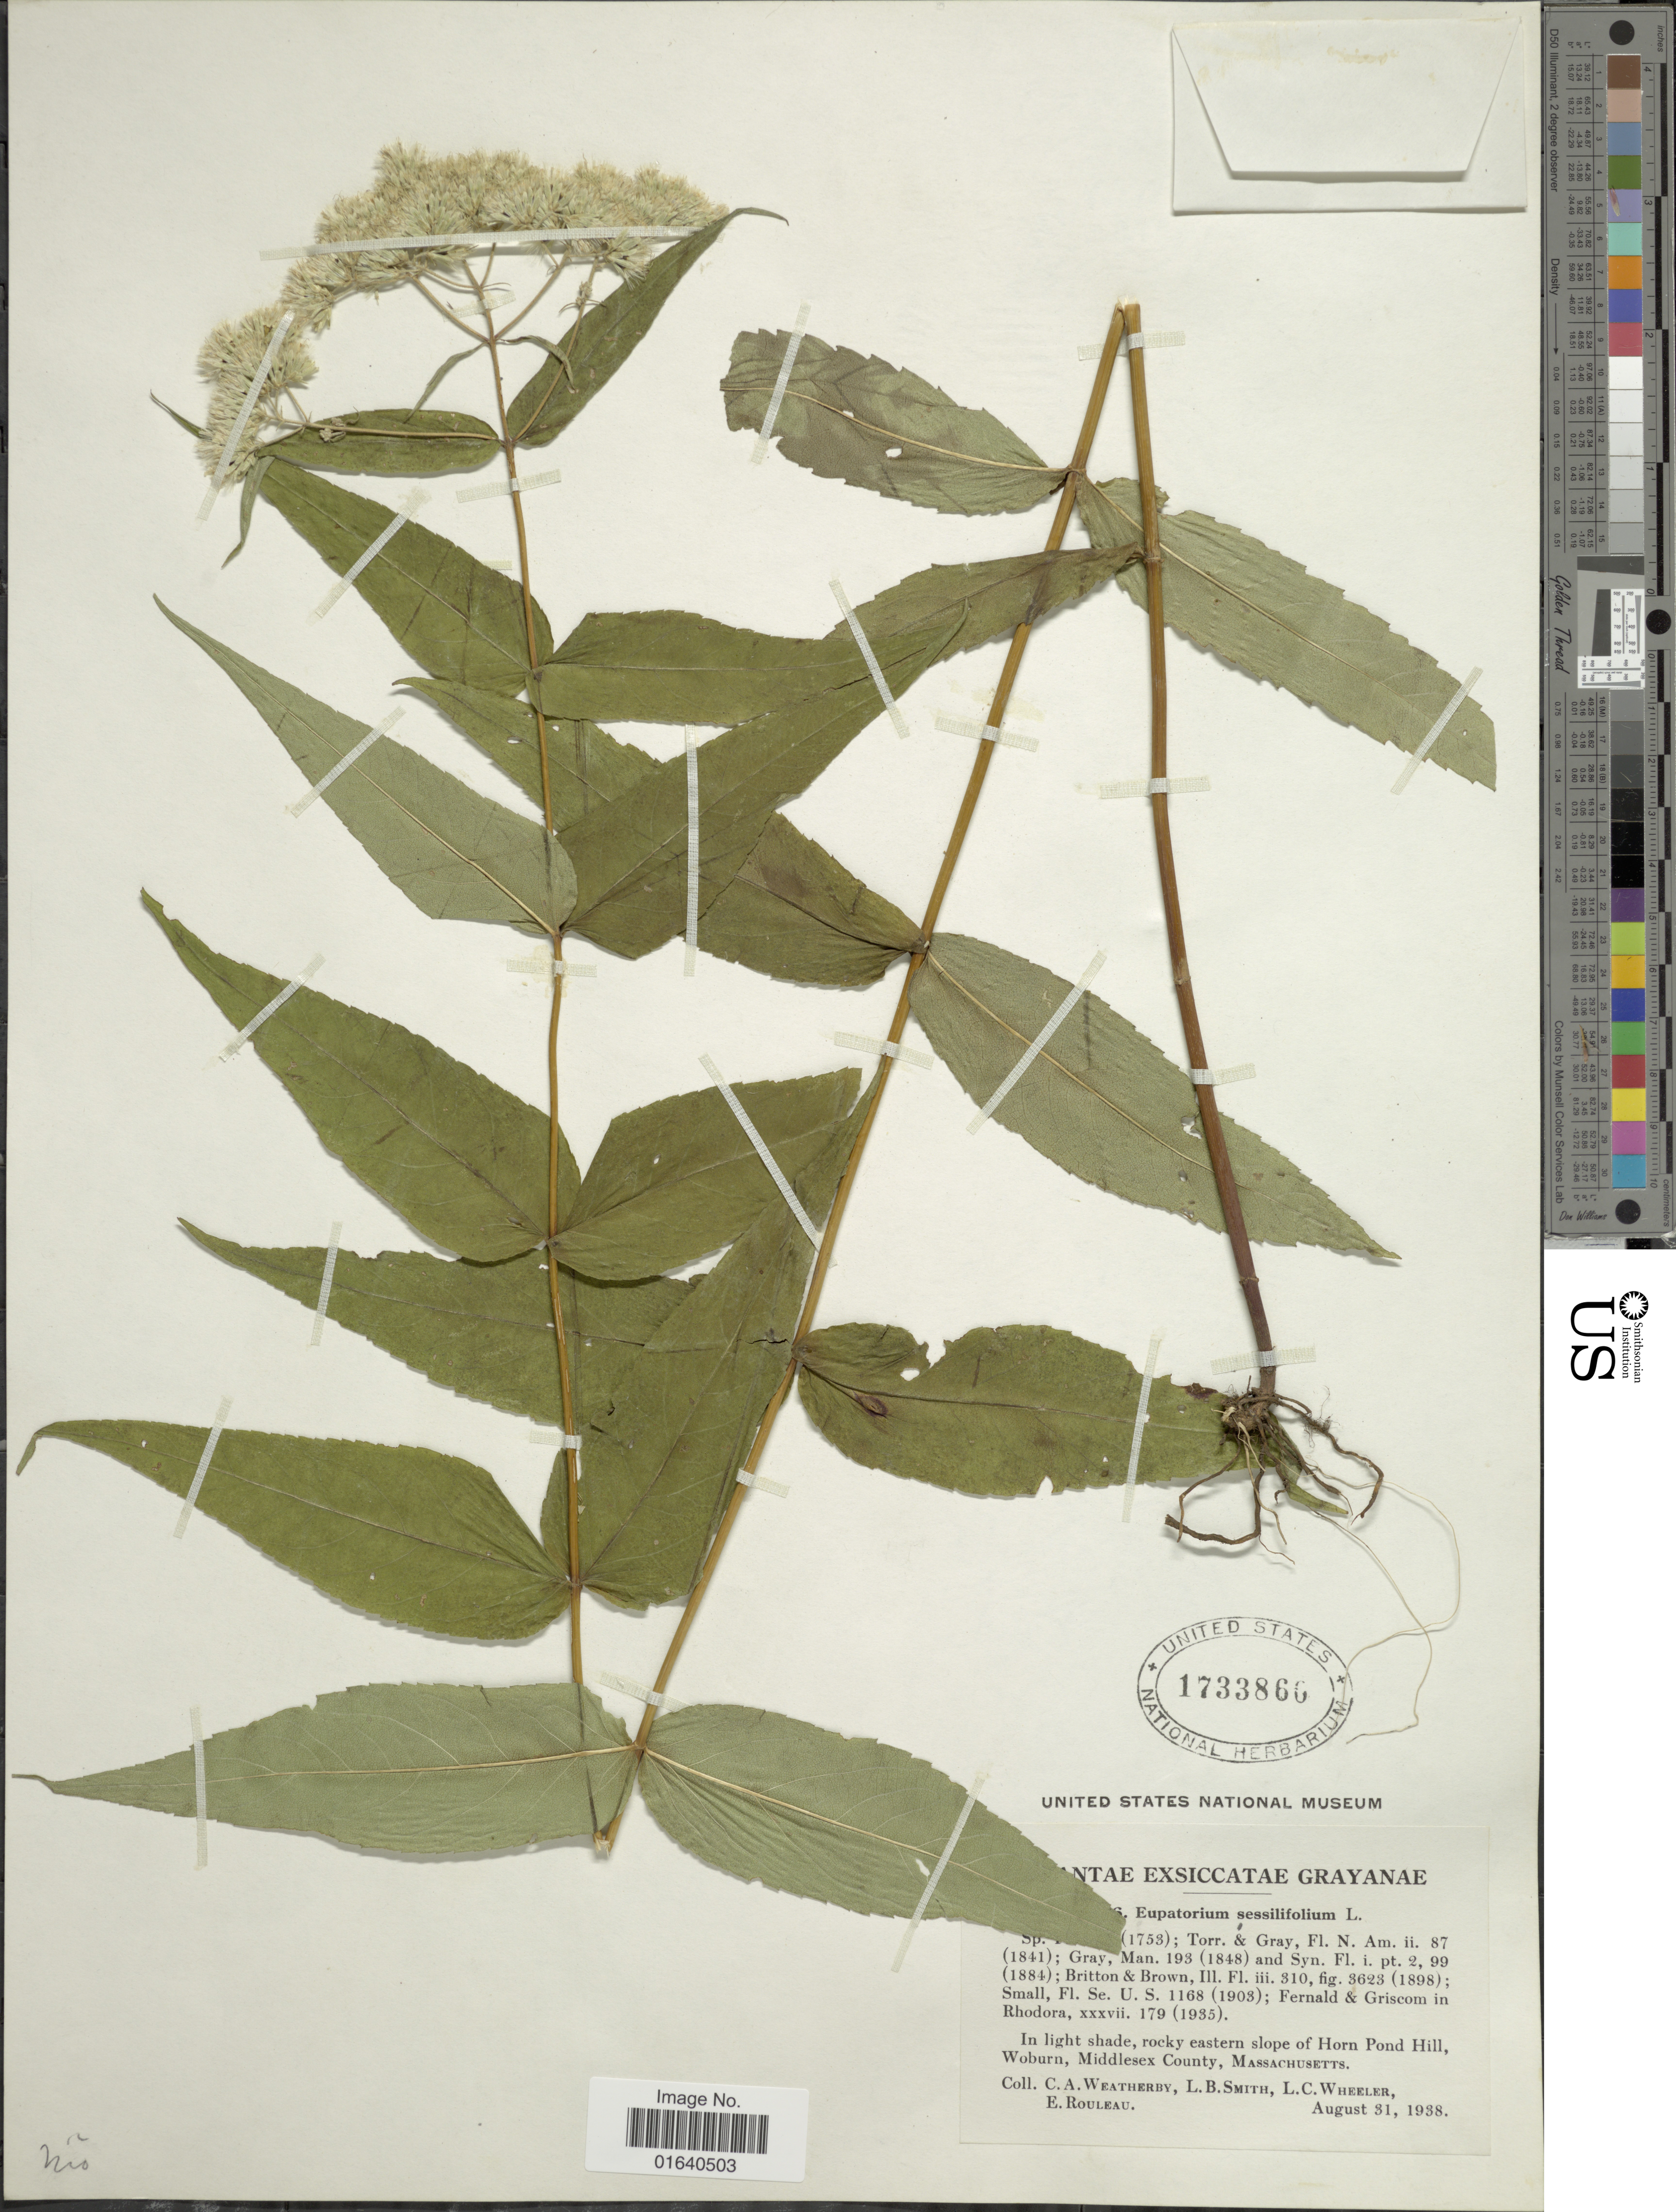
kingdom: Plantae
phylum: Tracheophyta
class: Magnoliopsida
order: Asterales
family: Asteraceae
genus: Eupatorium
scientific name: Eupatorium sessilifolium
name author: L.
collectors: C. A. Weatherby, L. Smith, L. C. Wheeler & E. Rouleau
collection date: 1938-08-31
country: United States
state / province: Massachusetts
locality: In light shade, rocky eastern slope of Horn Pond Hill, Woburn, Middlesex County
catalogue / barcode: US 1733866